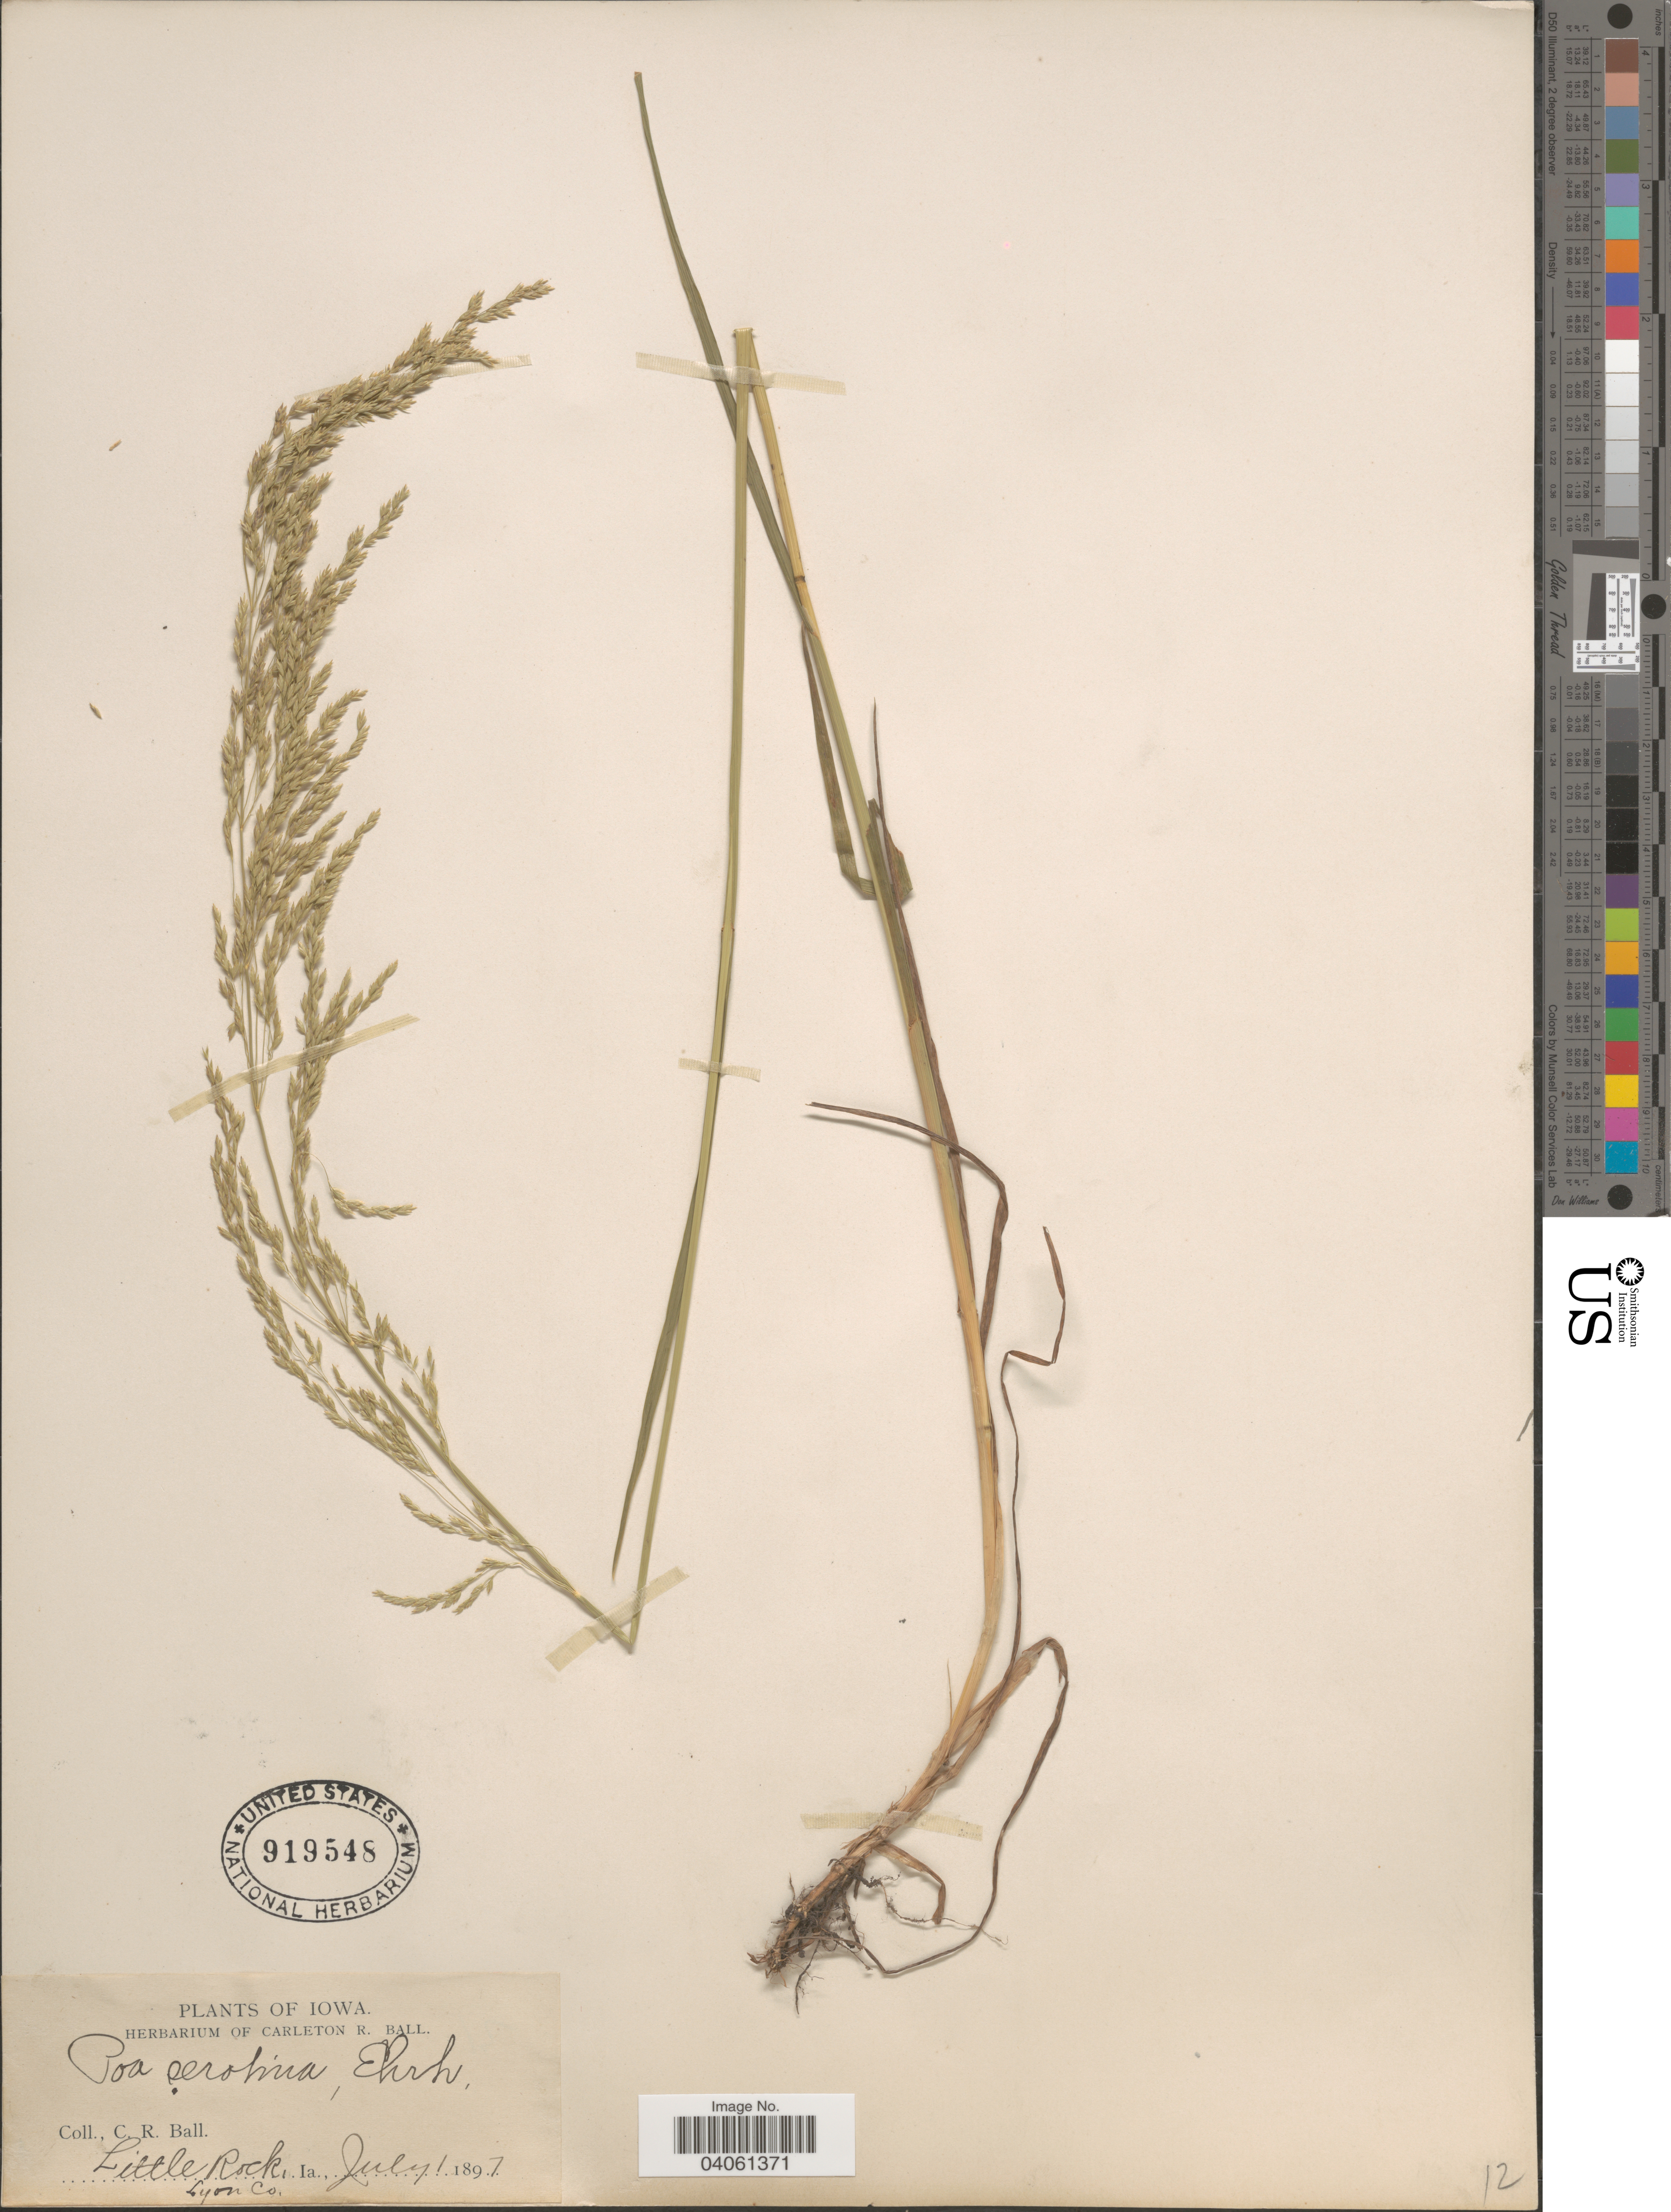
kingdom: Plantae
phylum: Tracheophyta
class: Liliopsida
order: Poales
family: Poaceae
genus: Poa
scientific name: Poa palustris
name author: L.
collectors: C. R. Ball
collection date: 1897-07-01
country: United States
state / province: Iowa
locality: Little Rock. Lyon Co.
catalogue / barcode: US 919548